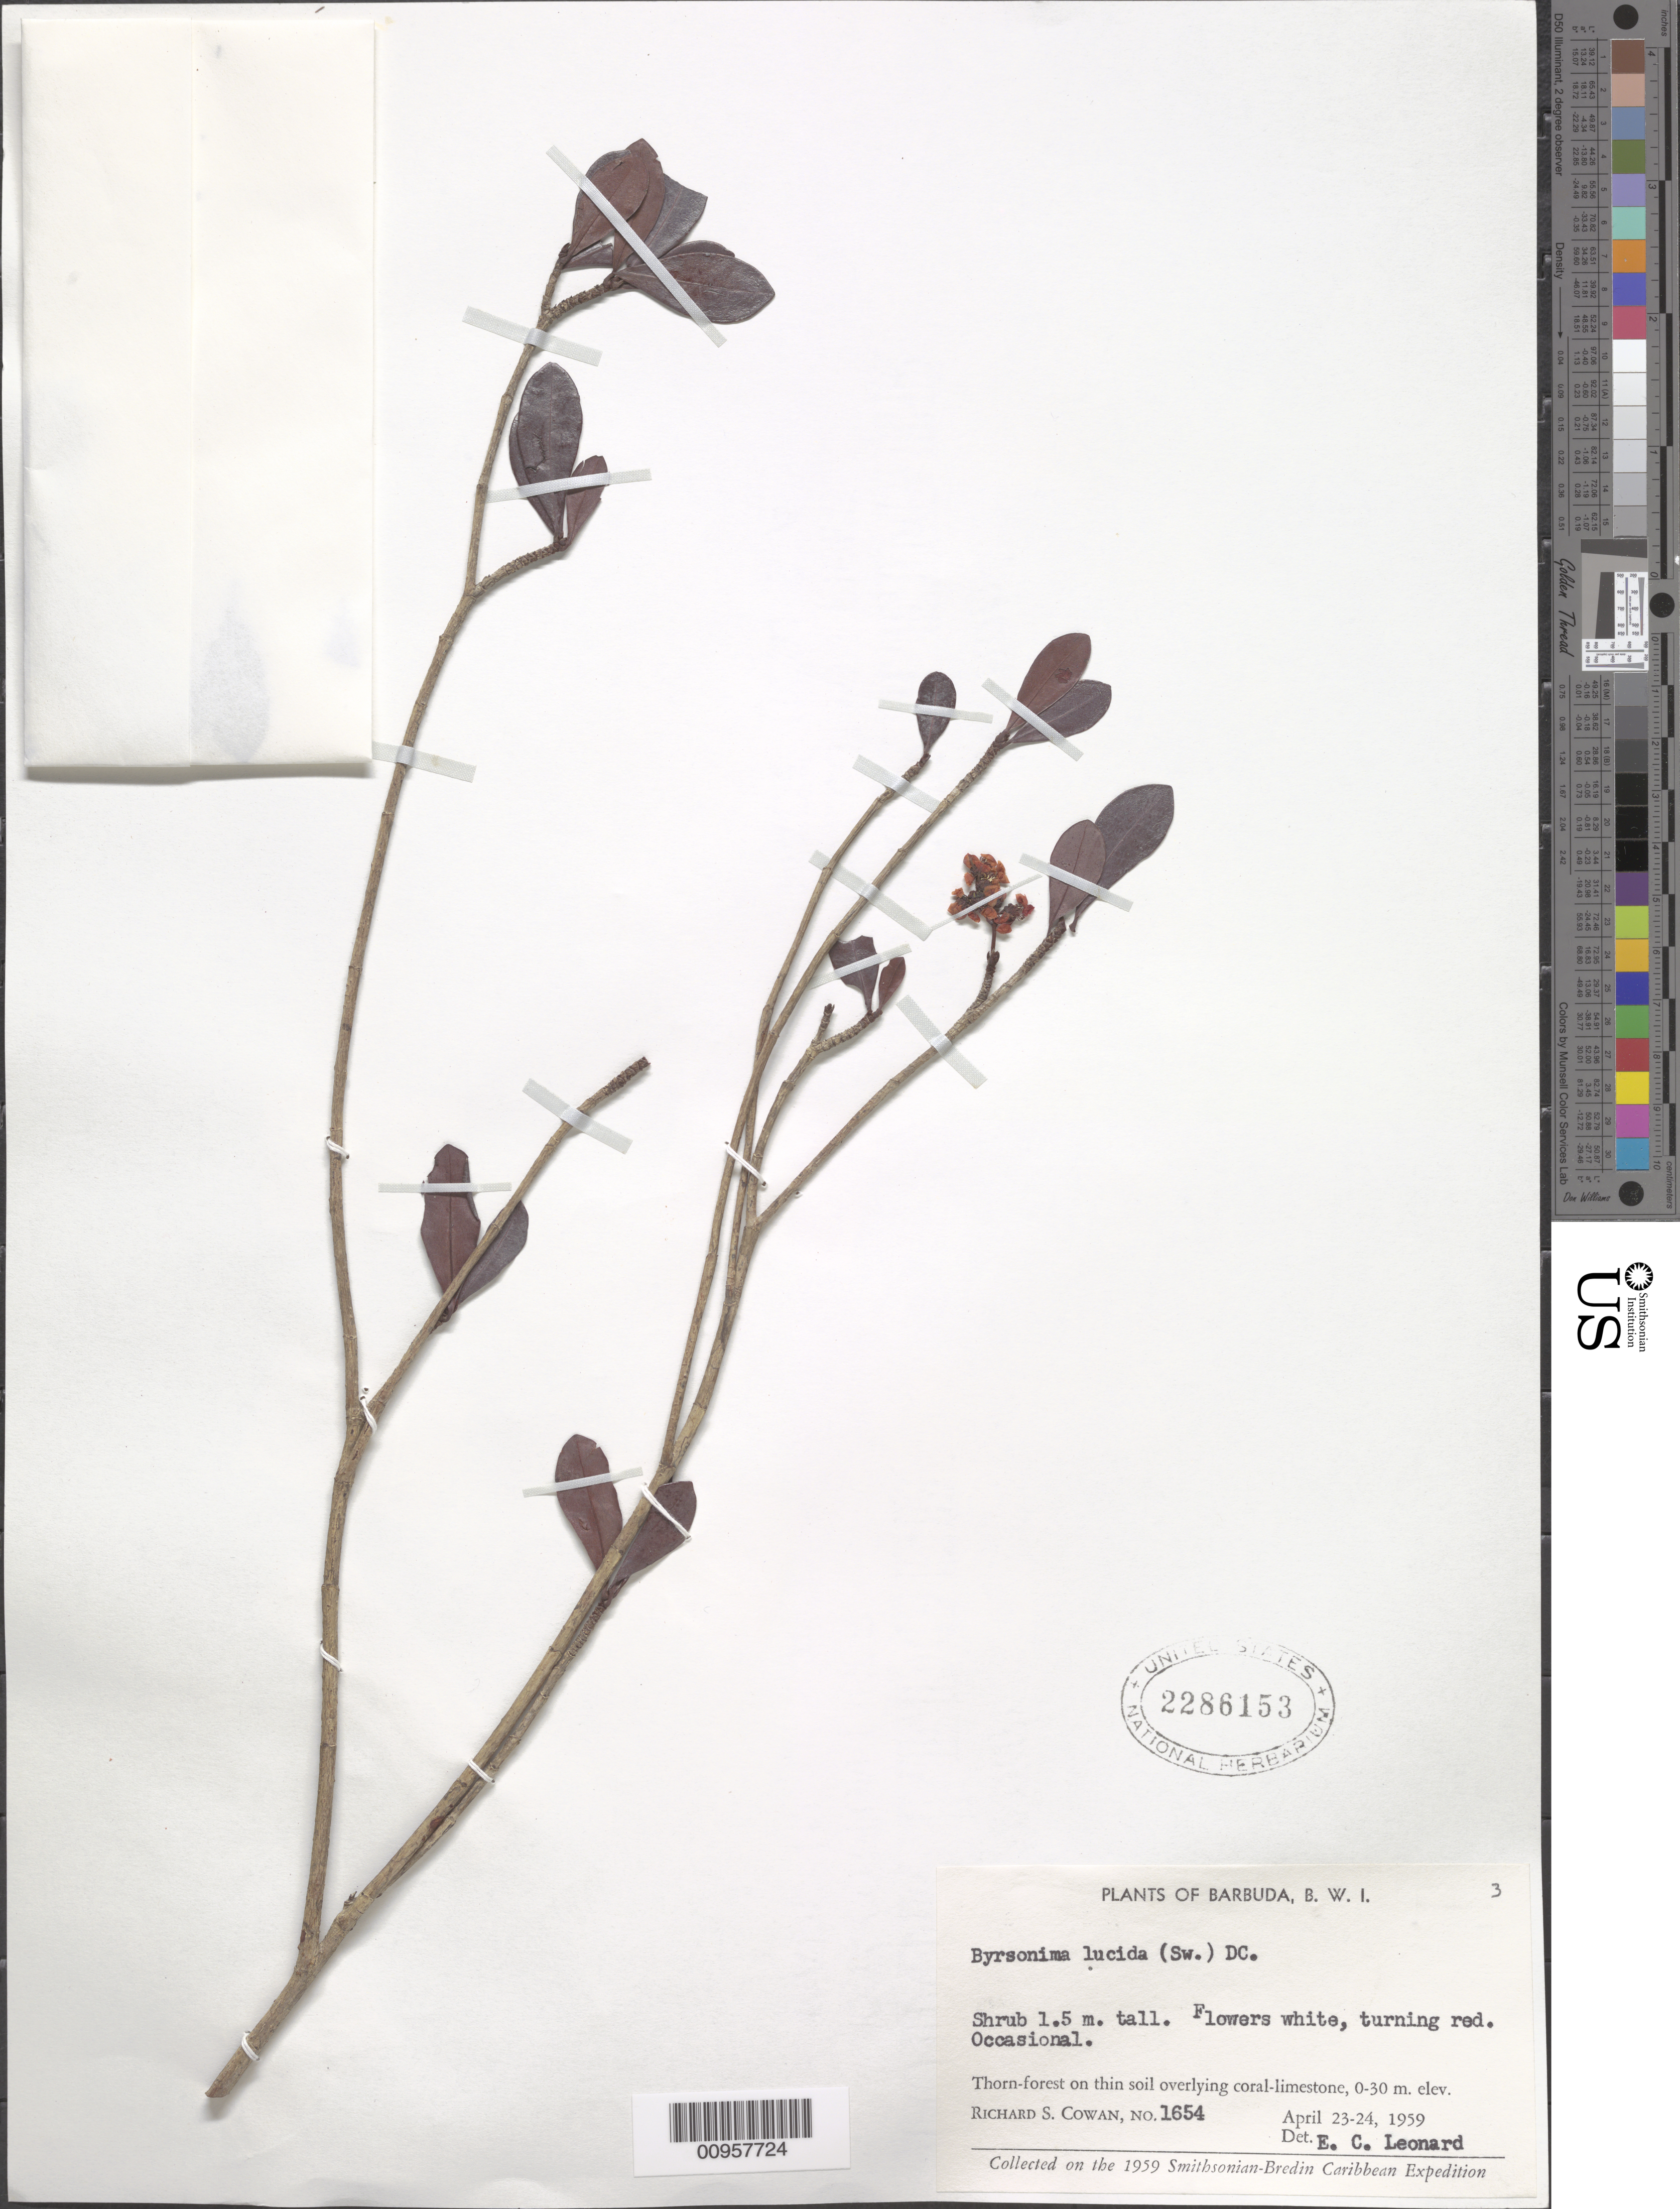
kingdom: Plantae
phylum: Tracheophyta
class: Magnoliopsida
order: Malpighiales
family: Malpighiaceae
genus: Byrsonima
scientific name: Byrsonima lucida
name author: (Mill.) DC.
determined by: Leonard, Emery C., (US)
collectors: R. S. Cowan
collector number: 1654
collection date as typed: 23 Apr 1959 to 24 Apr 1959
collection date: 1959-04-23/1959-04-24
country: Antigua and Barbuda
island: Barbuda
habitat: Thorn-forest on thin soil overlying coral-limestone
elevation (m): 0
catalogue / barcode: US 2286153